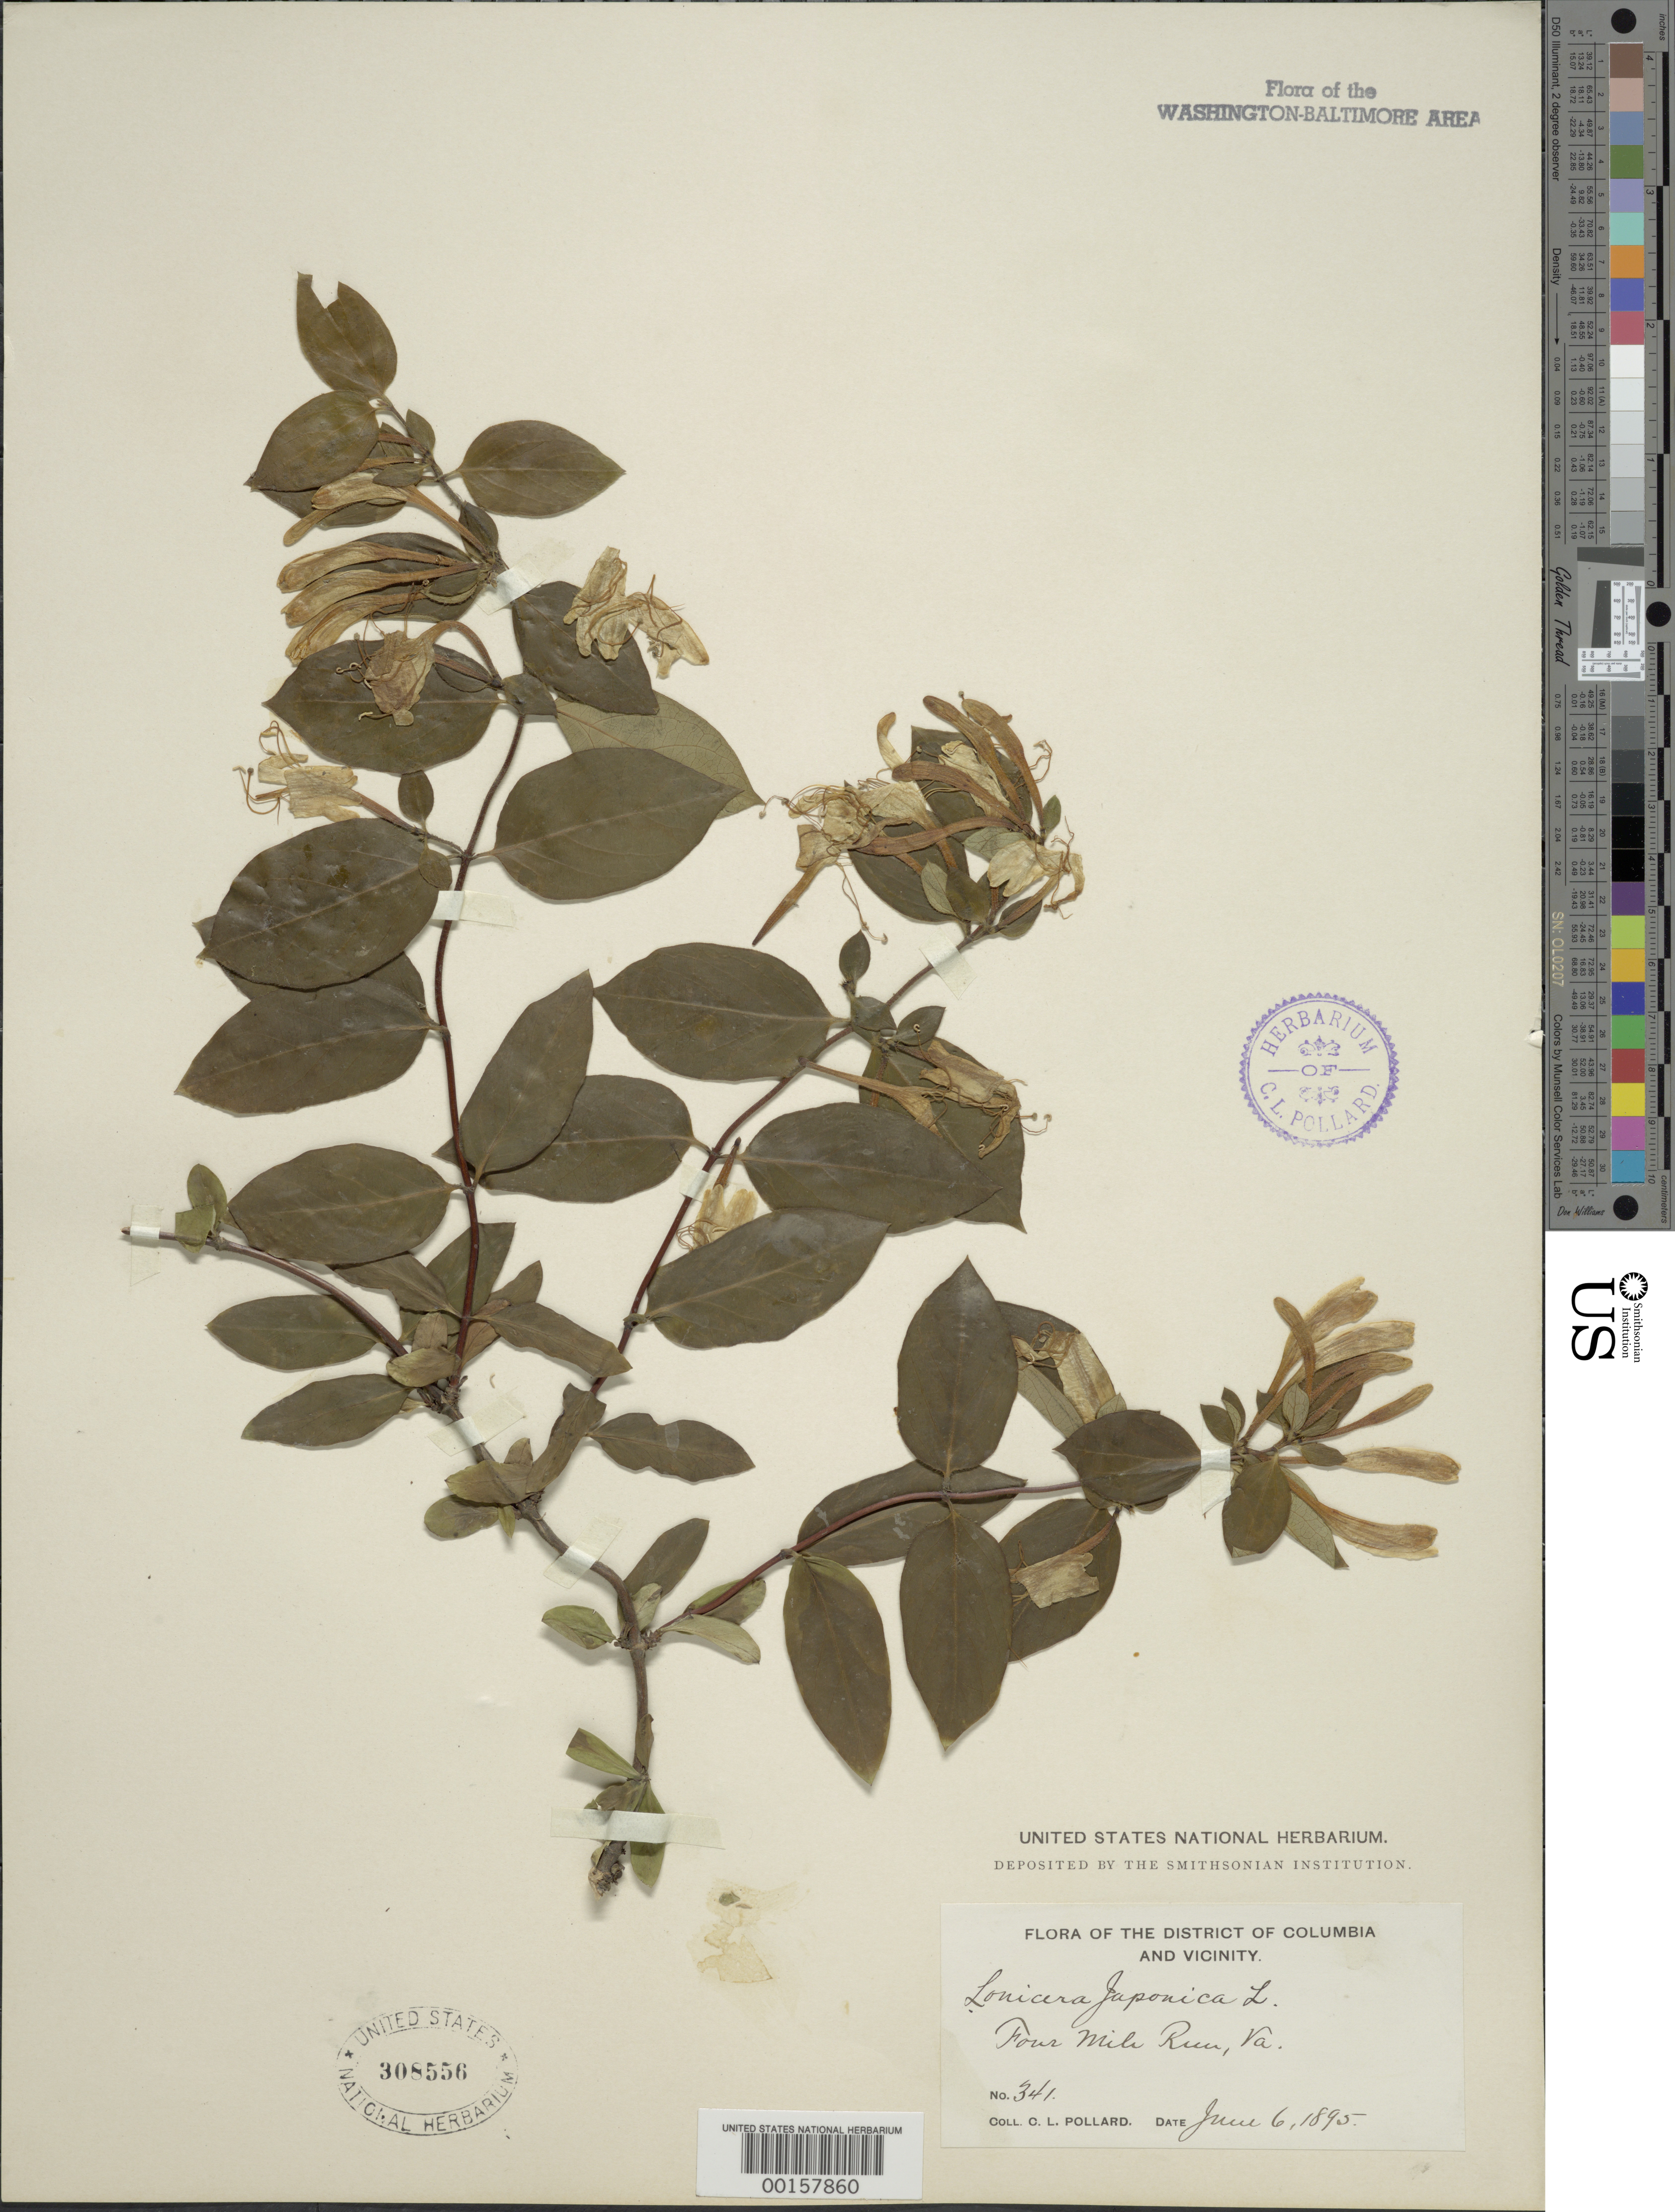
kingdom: Plantae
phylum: Tracheophyta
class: Magnoliopsida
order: Dipsacales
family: Caprifoliaceae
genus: Lonicera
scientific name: Lonicera japonica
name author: Thunb.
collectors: C. L. Pollard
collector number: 341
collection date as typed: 06 Jun 1895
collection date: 1895-06-06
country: United States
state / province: Virginia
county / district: Arlington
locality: Four Mile Run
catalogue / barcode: US 308556